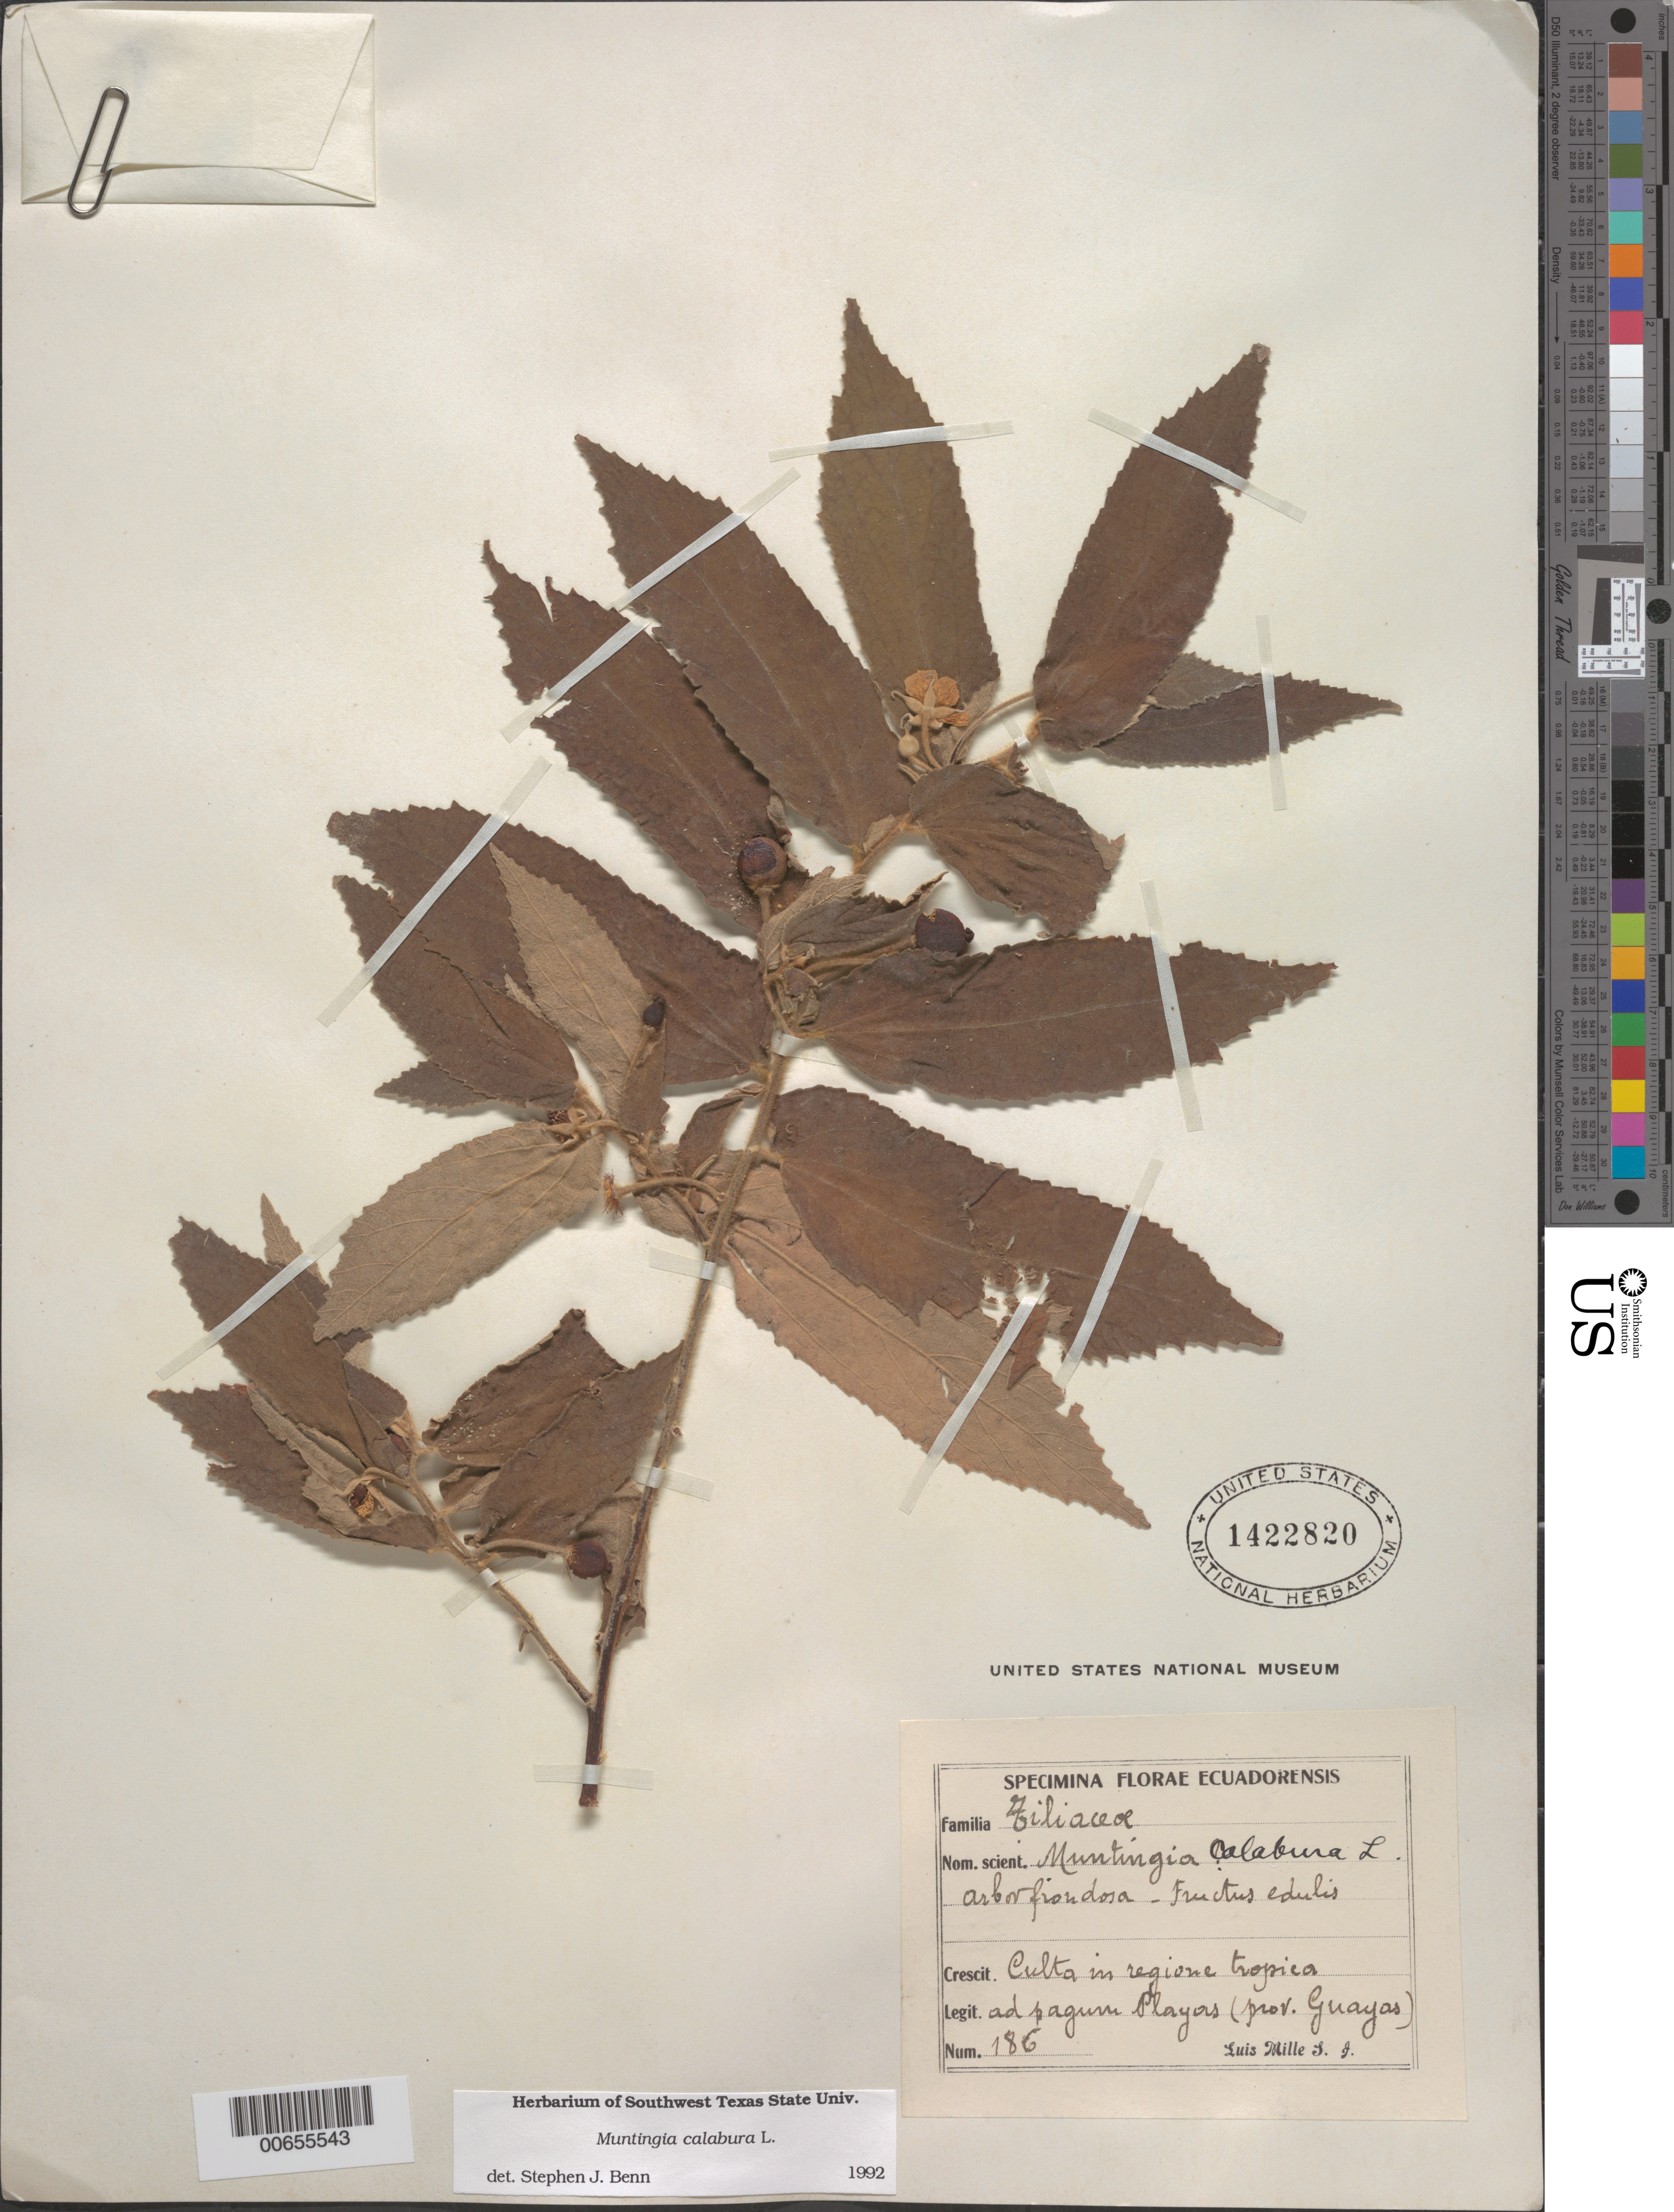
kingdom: Plantae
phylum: Tracheophyta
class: Magnoliopsida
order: Malvales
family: Muntingiaceae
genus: Muntingia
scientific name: Muntingia calabura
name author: L.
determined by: Benn, S. J.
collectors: L. Mille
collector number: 186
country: Ecuador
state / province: Guayas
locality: Ad pagum Playas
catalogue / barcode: US 1422820